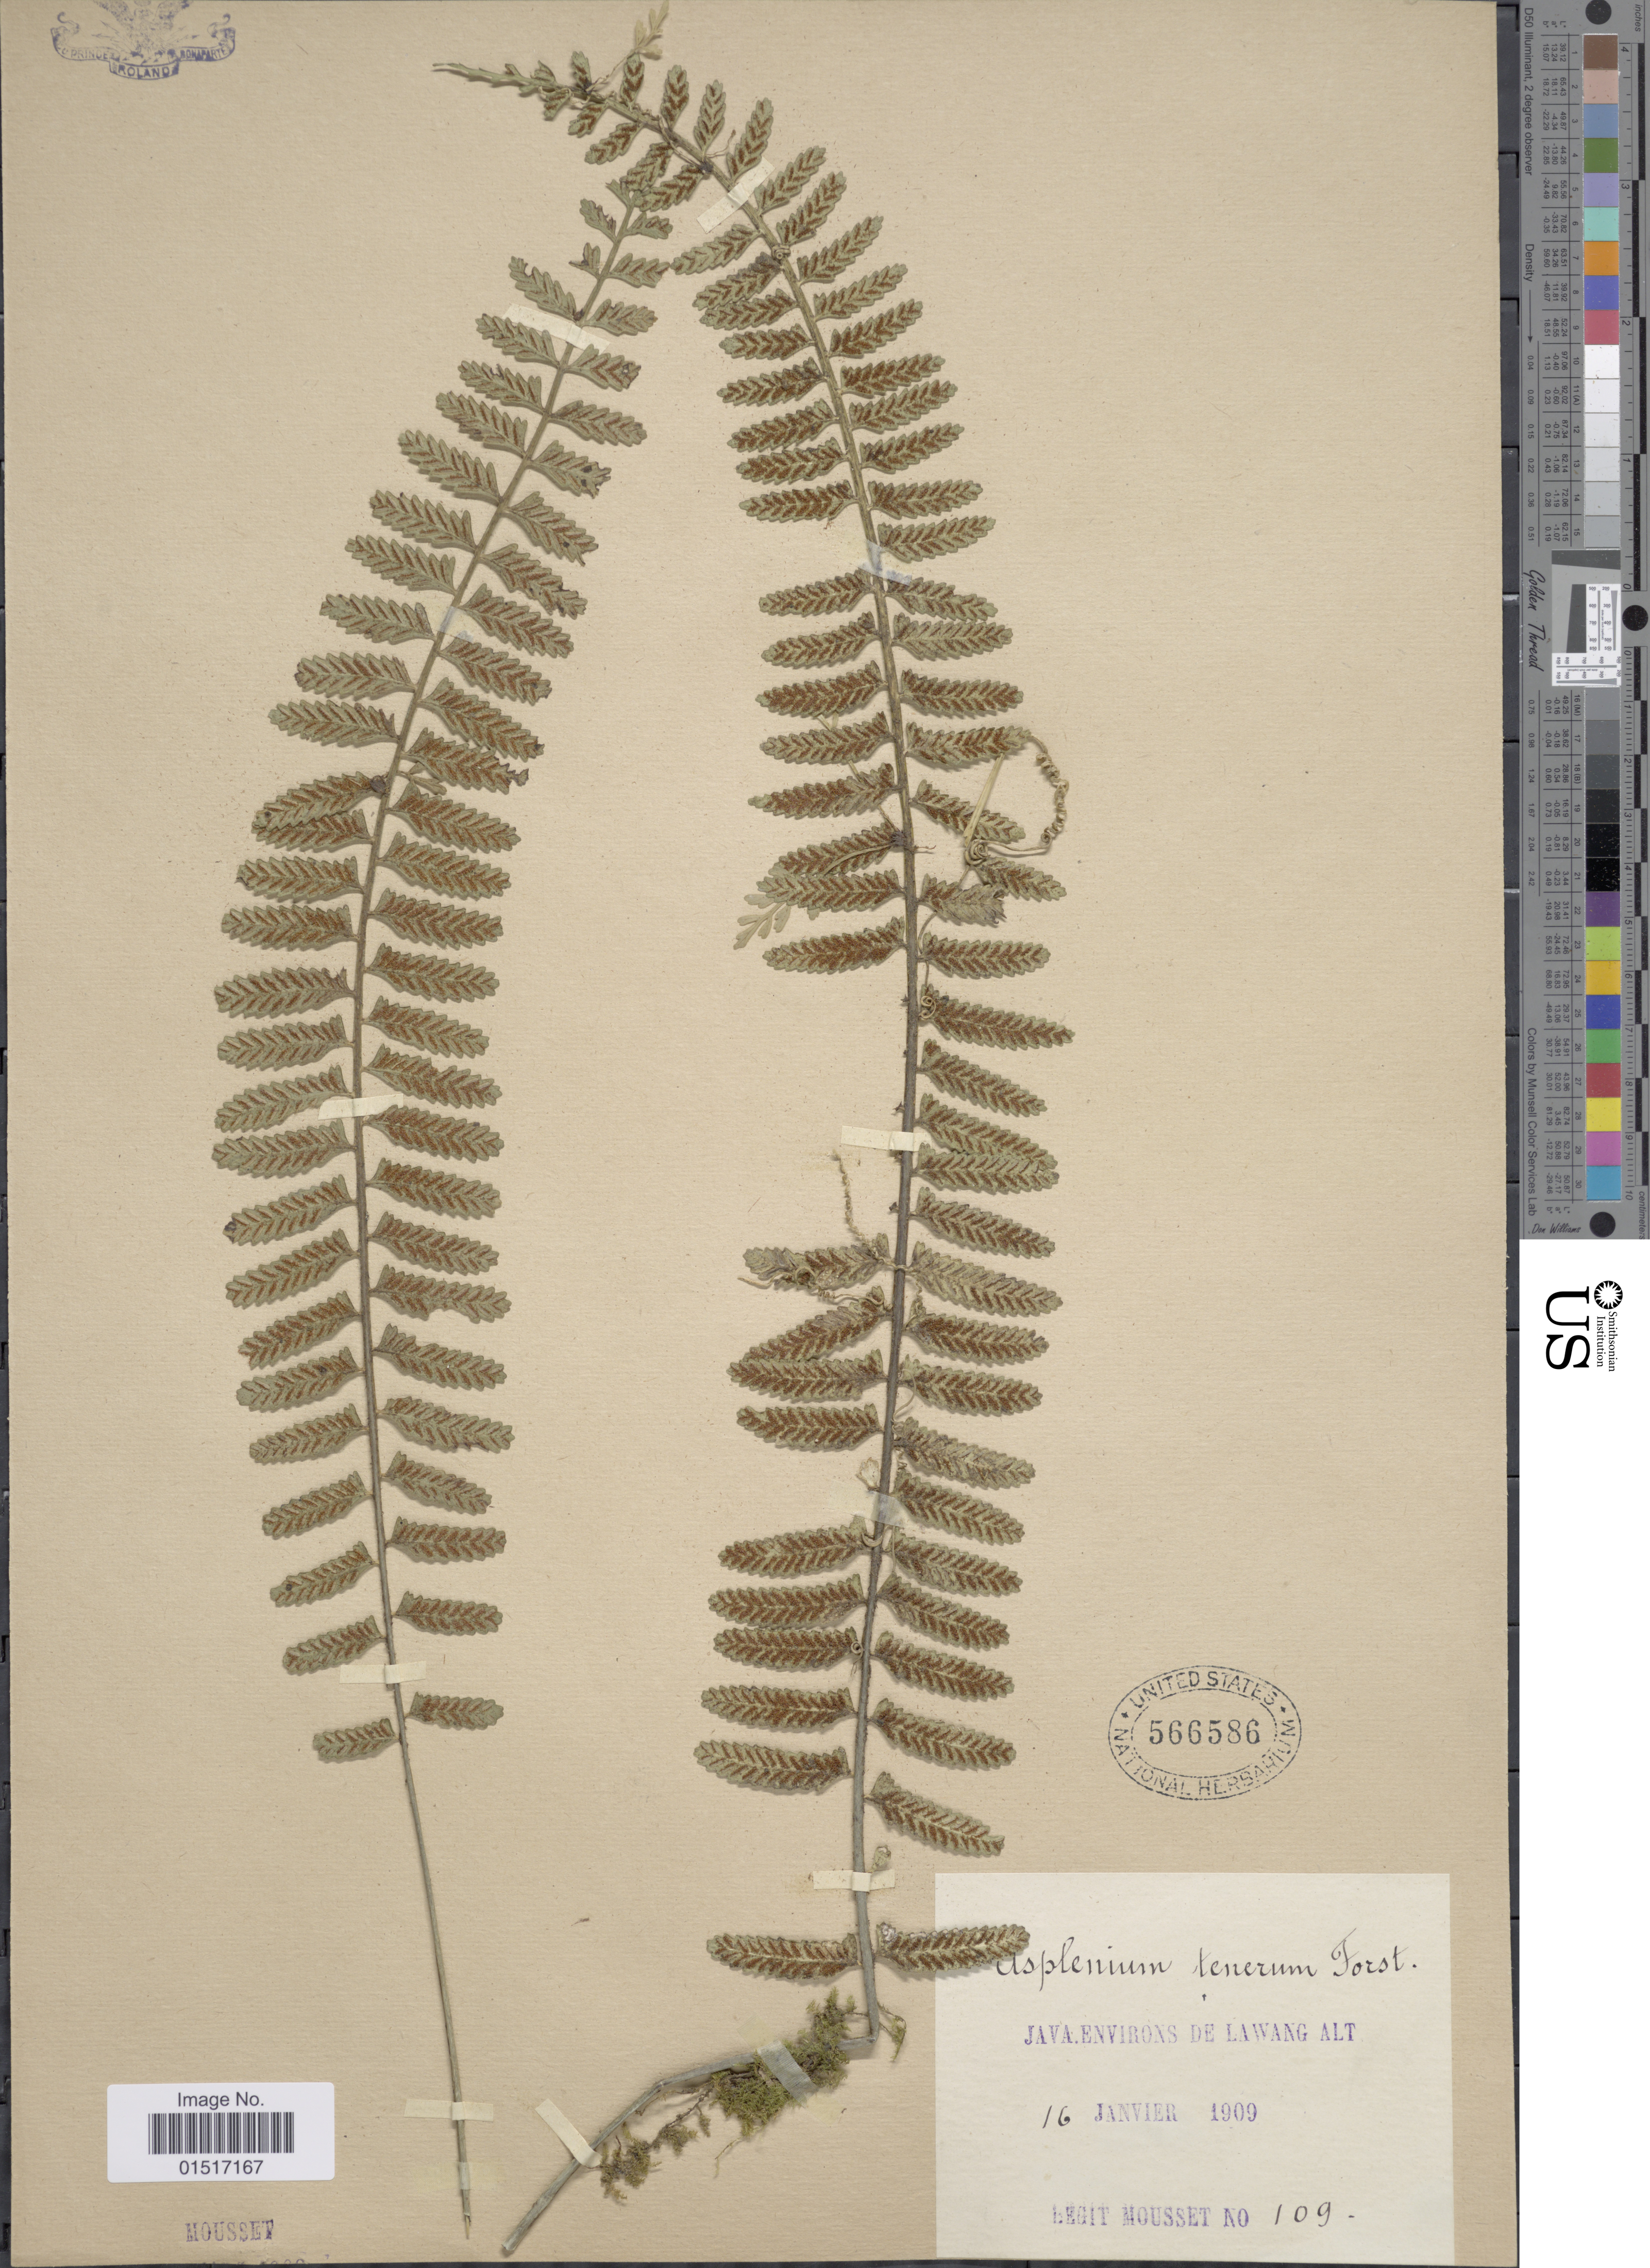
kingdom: Plantae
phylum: Tracheophyta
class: Polypodiopsida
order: Polypodiales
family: Aspleniaceae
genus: Asplenium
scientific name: Asplenium tenerum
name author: G. Forst.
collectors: Mousset, --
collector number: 109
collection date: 1909-01-16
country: Indonesia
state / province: Java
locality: Environs de Lawang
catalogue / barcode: US 566586